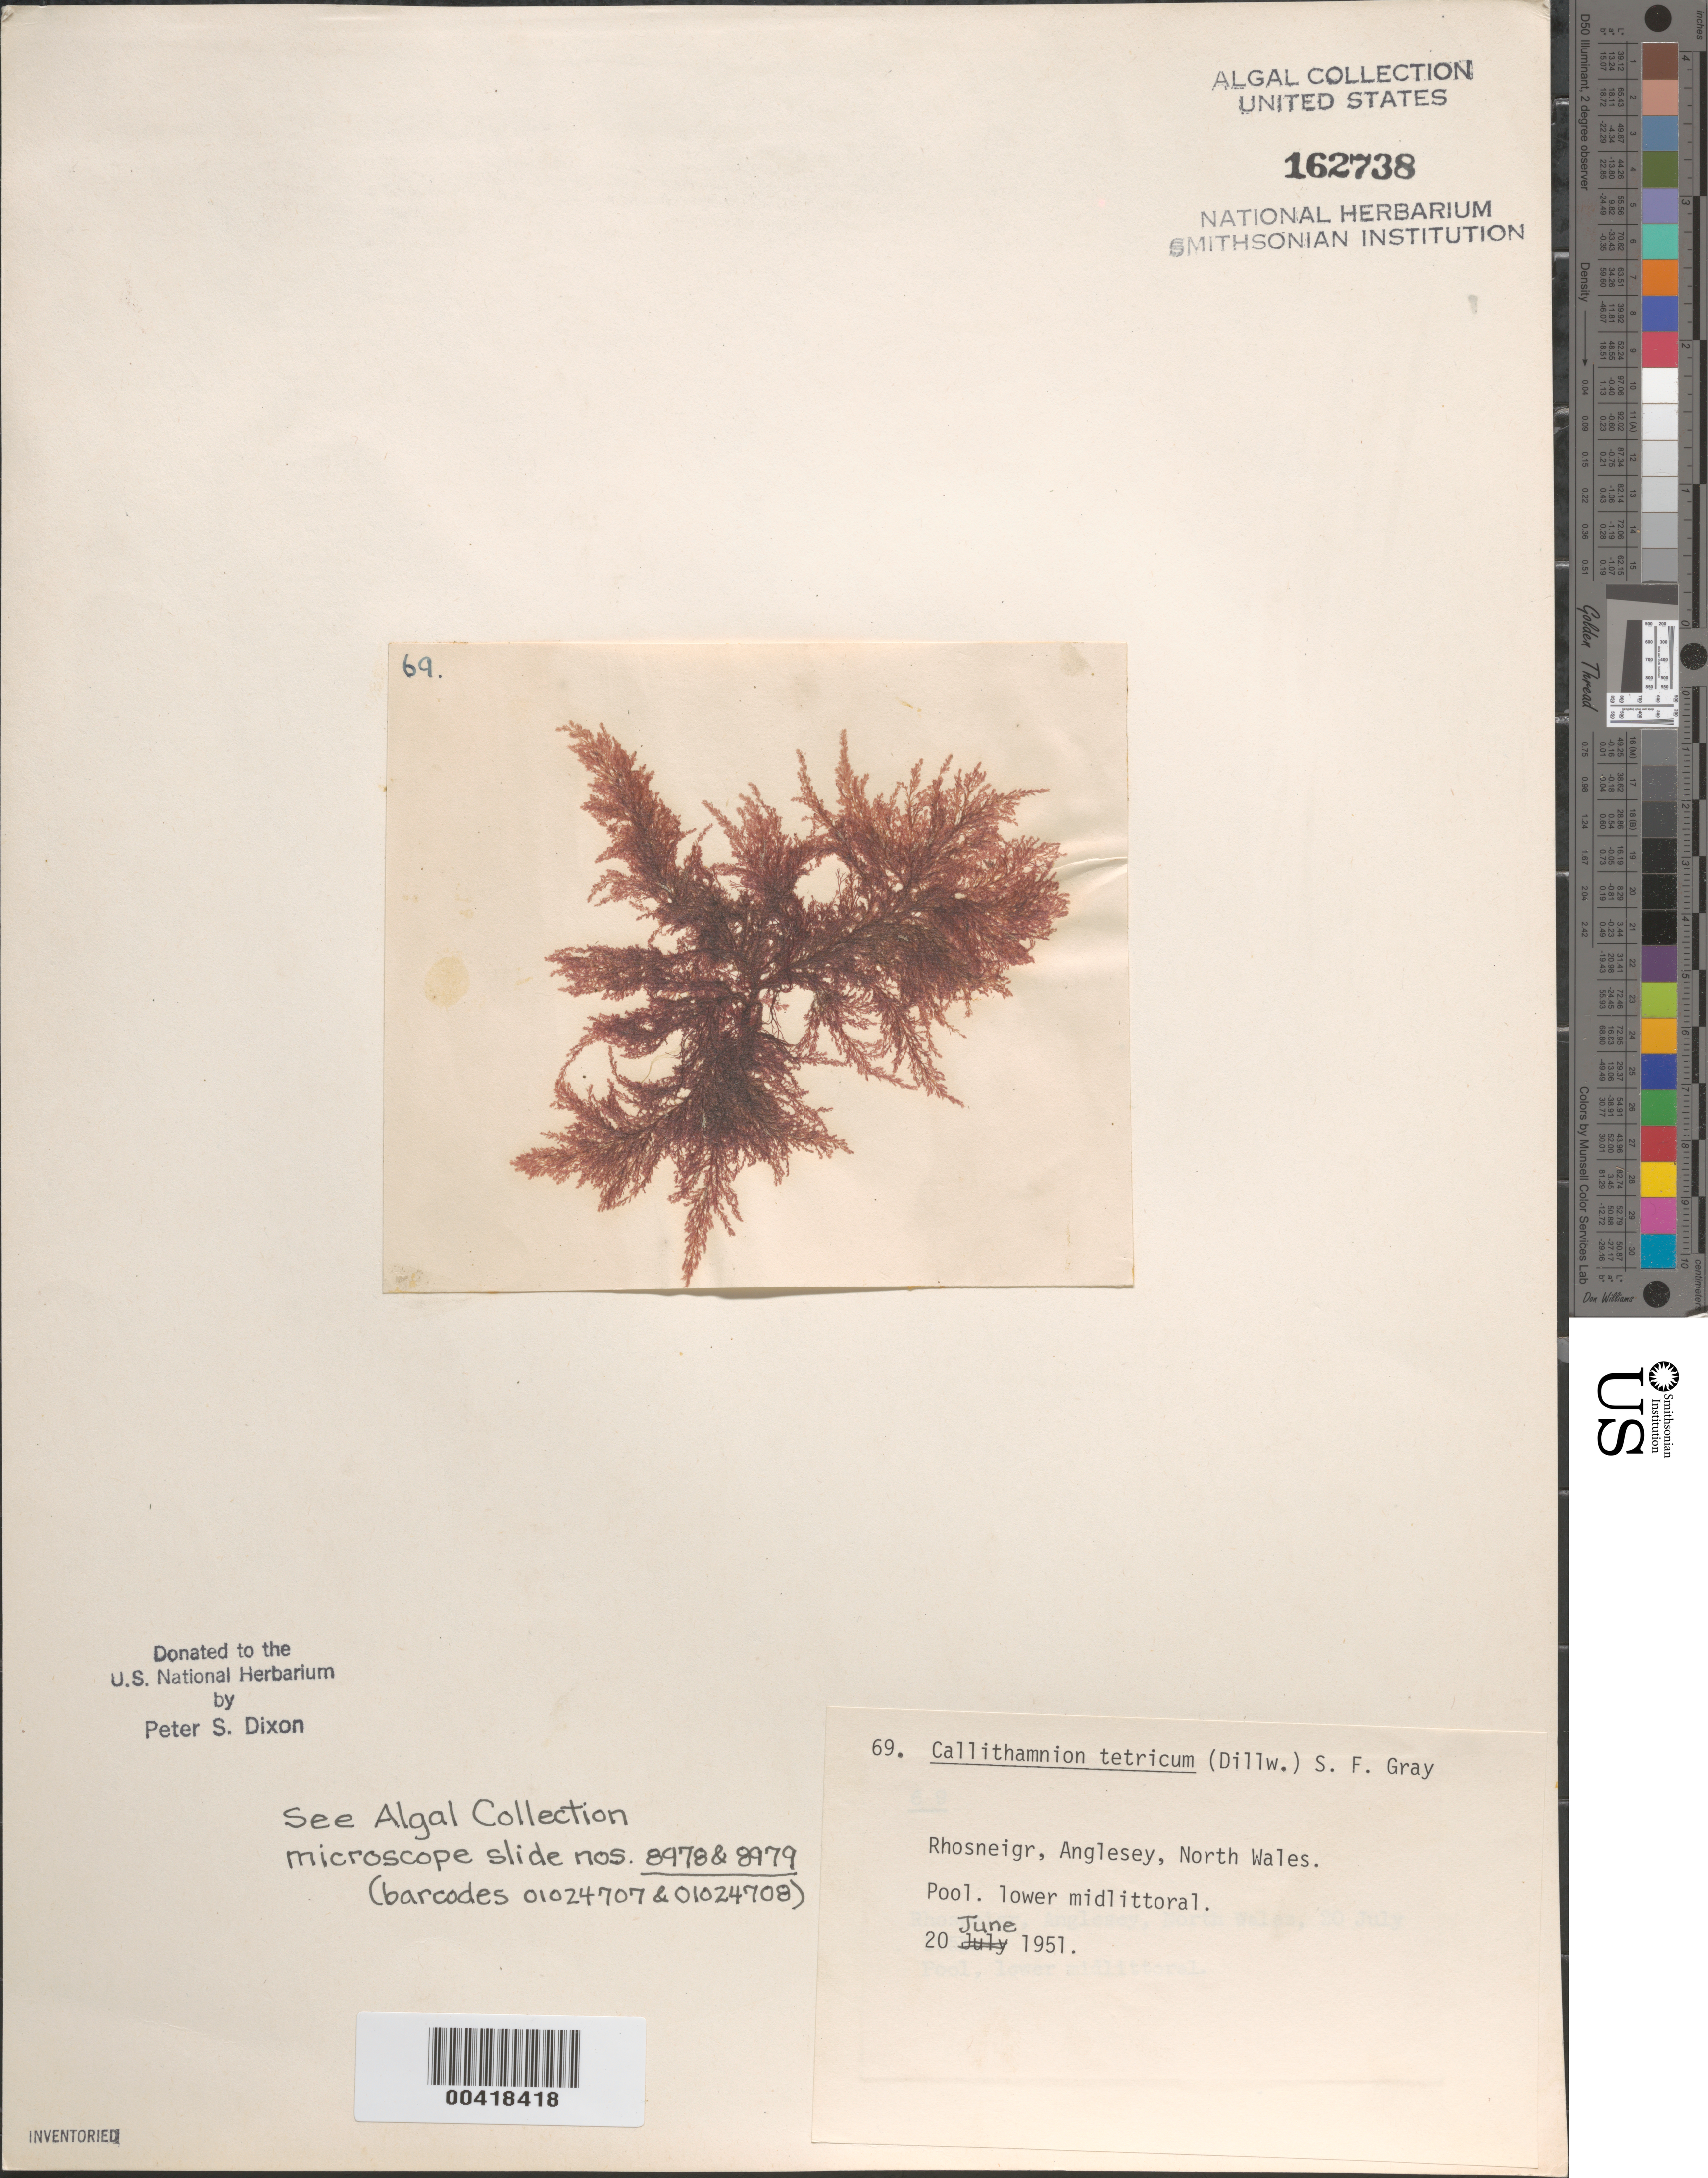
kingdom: Plantae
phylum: Rhodophyta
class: Florideophyceae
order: Ceramiales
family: Callithamniaceae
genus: Callithamnion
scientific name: Callithamnion tetricum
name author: (Dillwyn) S.F. Gray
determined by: Dixon, P. S.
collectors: P. S. Dixon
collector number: PSD 69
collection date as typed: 20 Jun 1951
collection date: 1951-06-20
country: United Kingdom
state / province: Wales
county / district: Gwynedd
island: Anglesey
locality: Rhosneigr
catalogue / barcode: US 162738